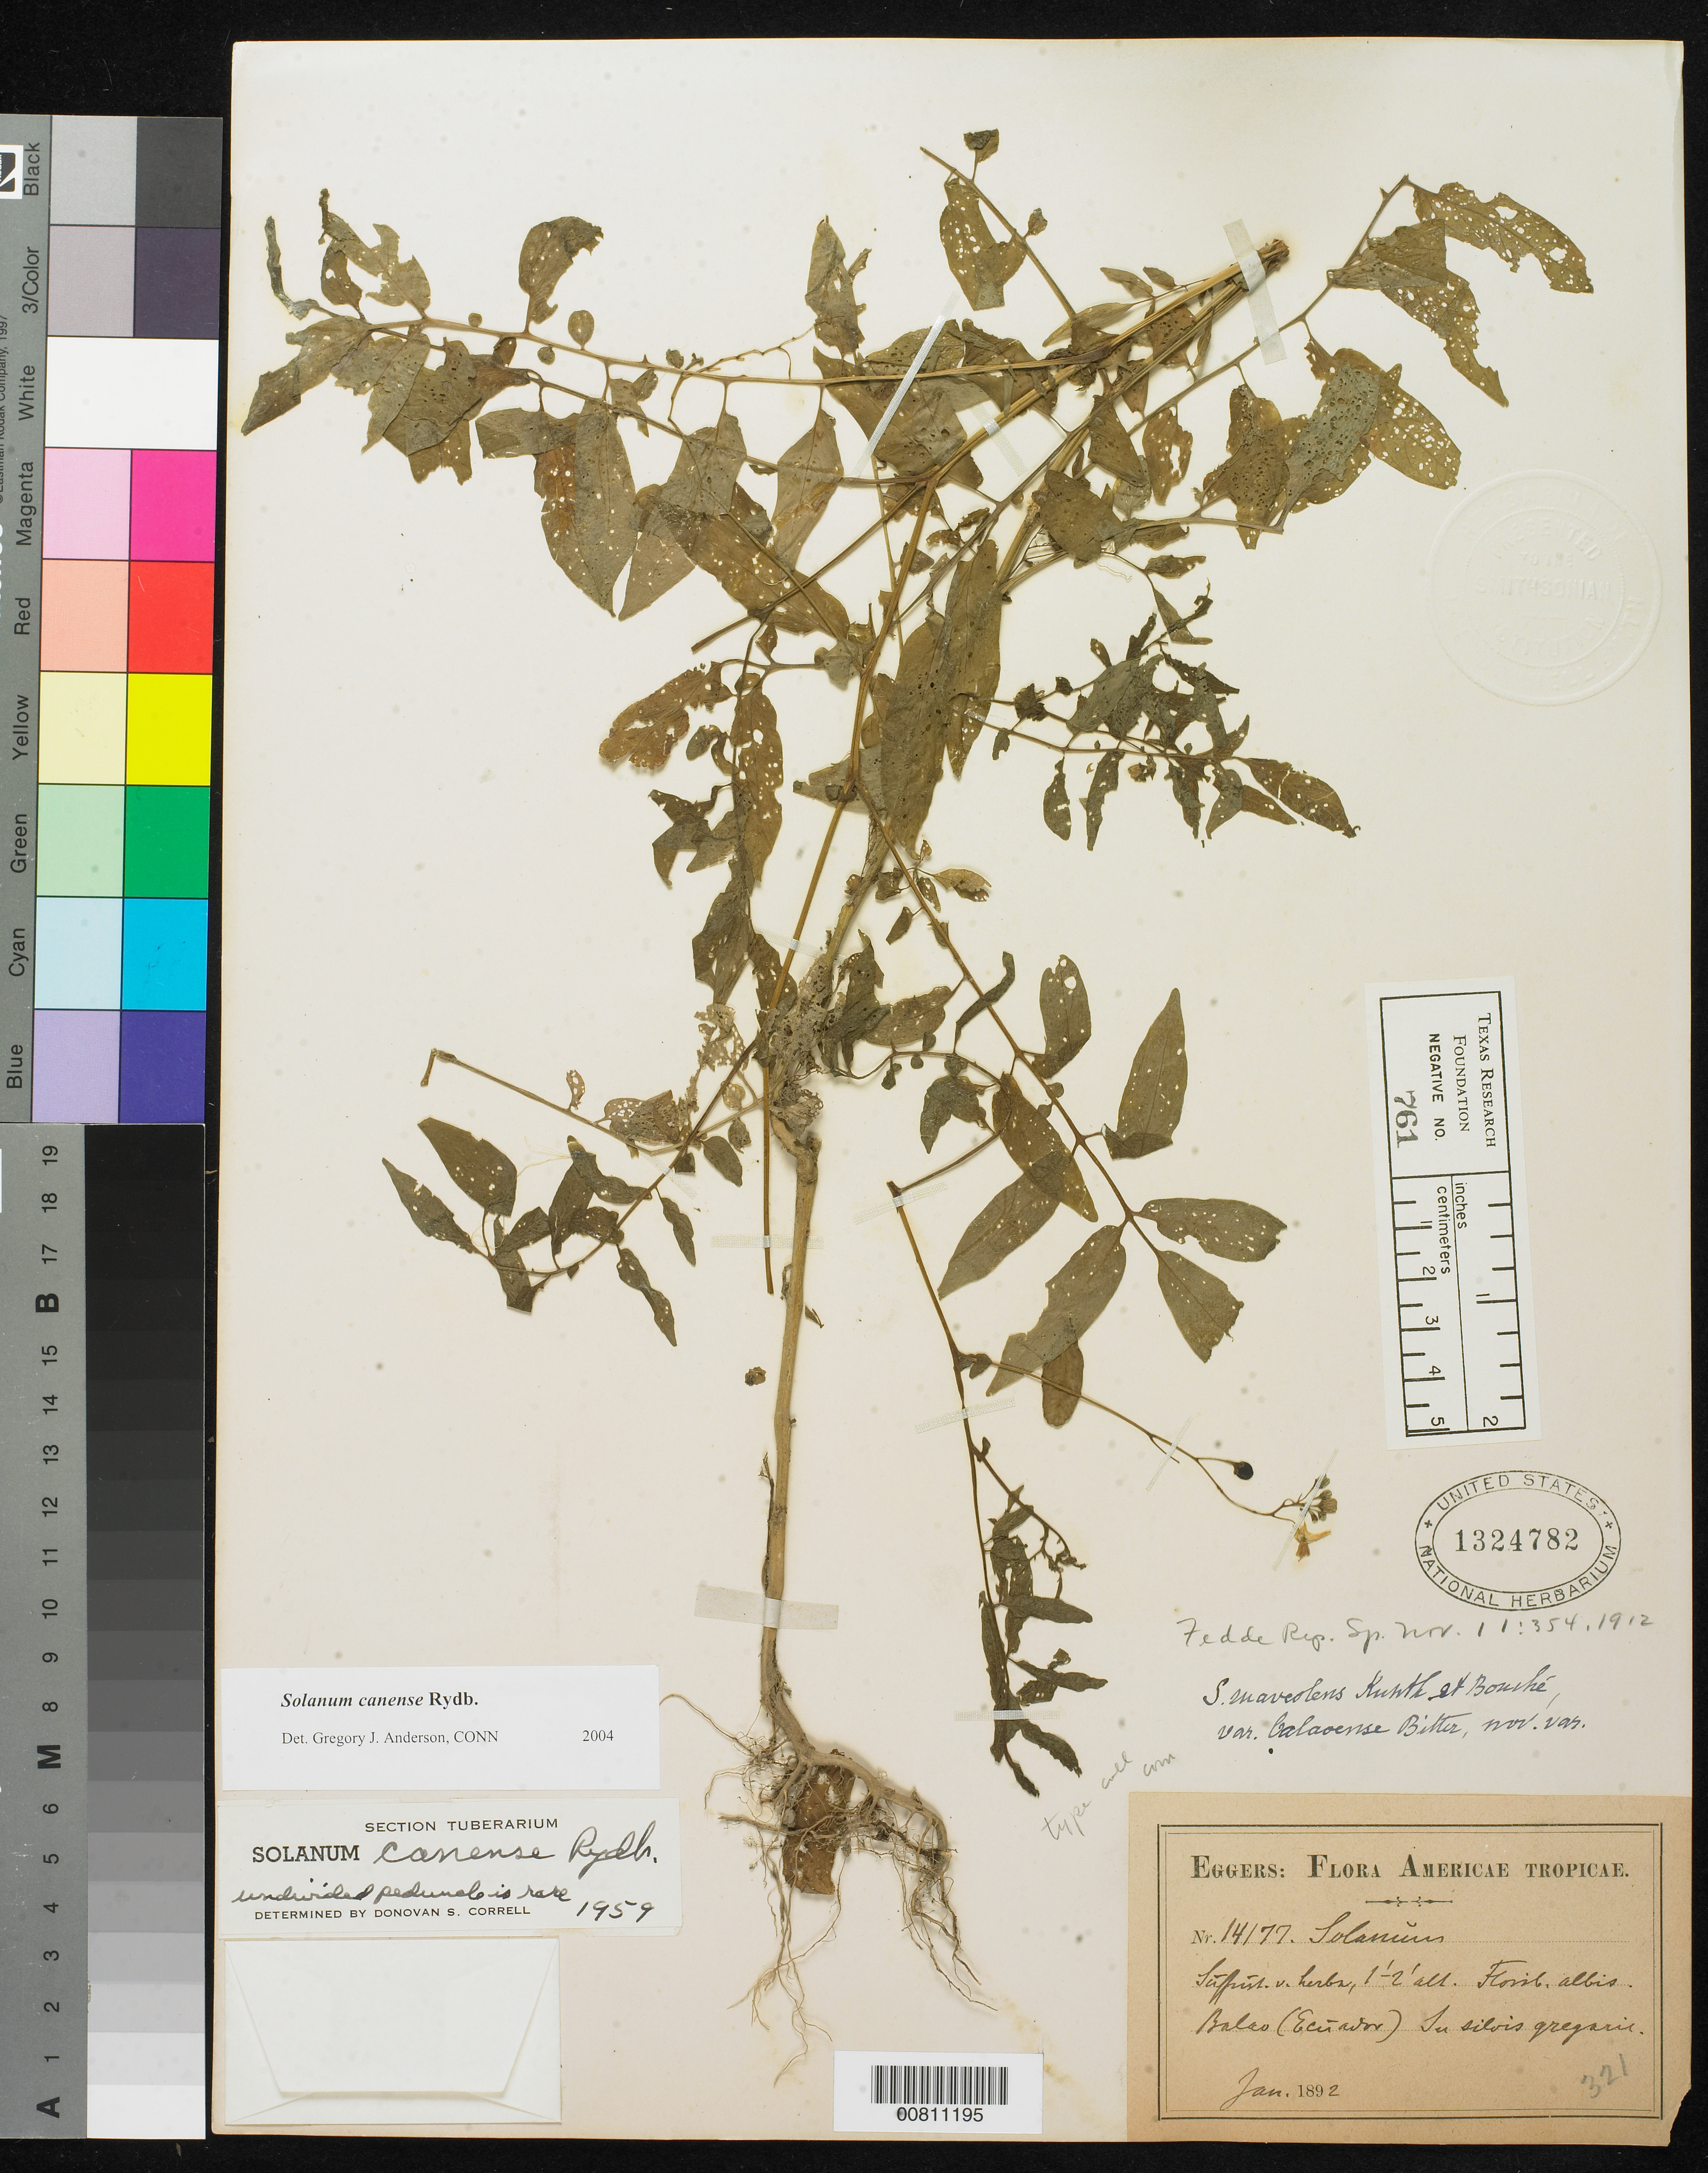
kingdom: Plantae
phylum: Tracheophyta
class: Magnoliopsida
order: Solanales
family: Solanaceae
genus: Solanum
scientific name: Solanum suaveolens var. balaoense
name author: Bitter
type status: Isotype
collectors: H. F. A. von Eggers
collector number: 14177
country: Ecuador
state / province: Guayas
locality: Balao.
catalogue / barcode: US 1324782